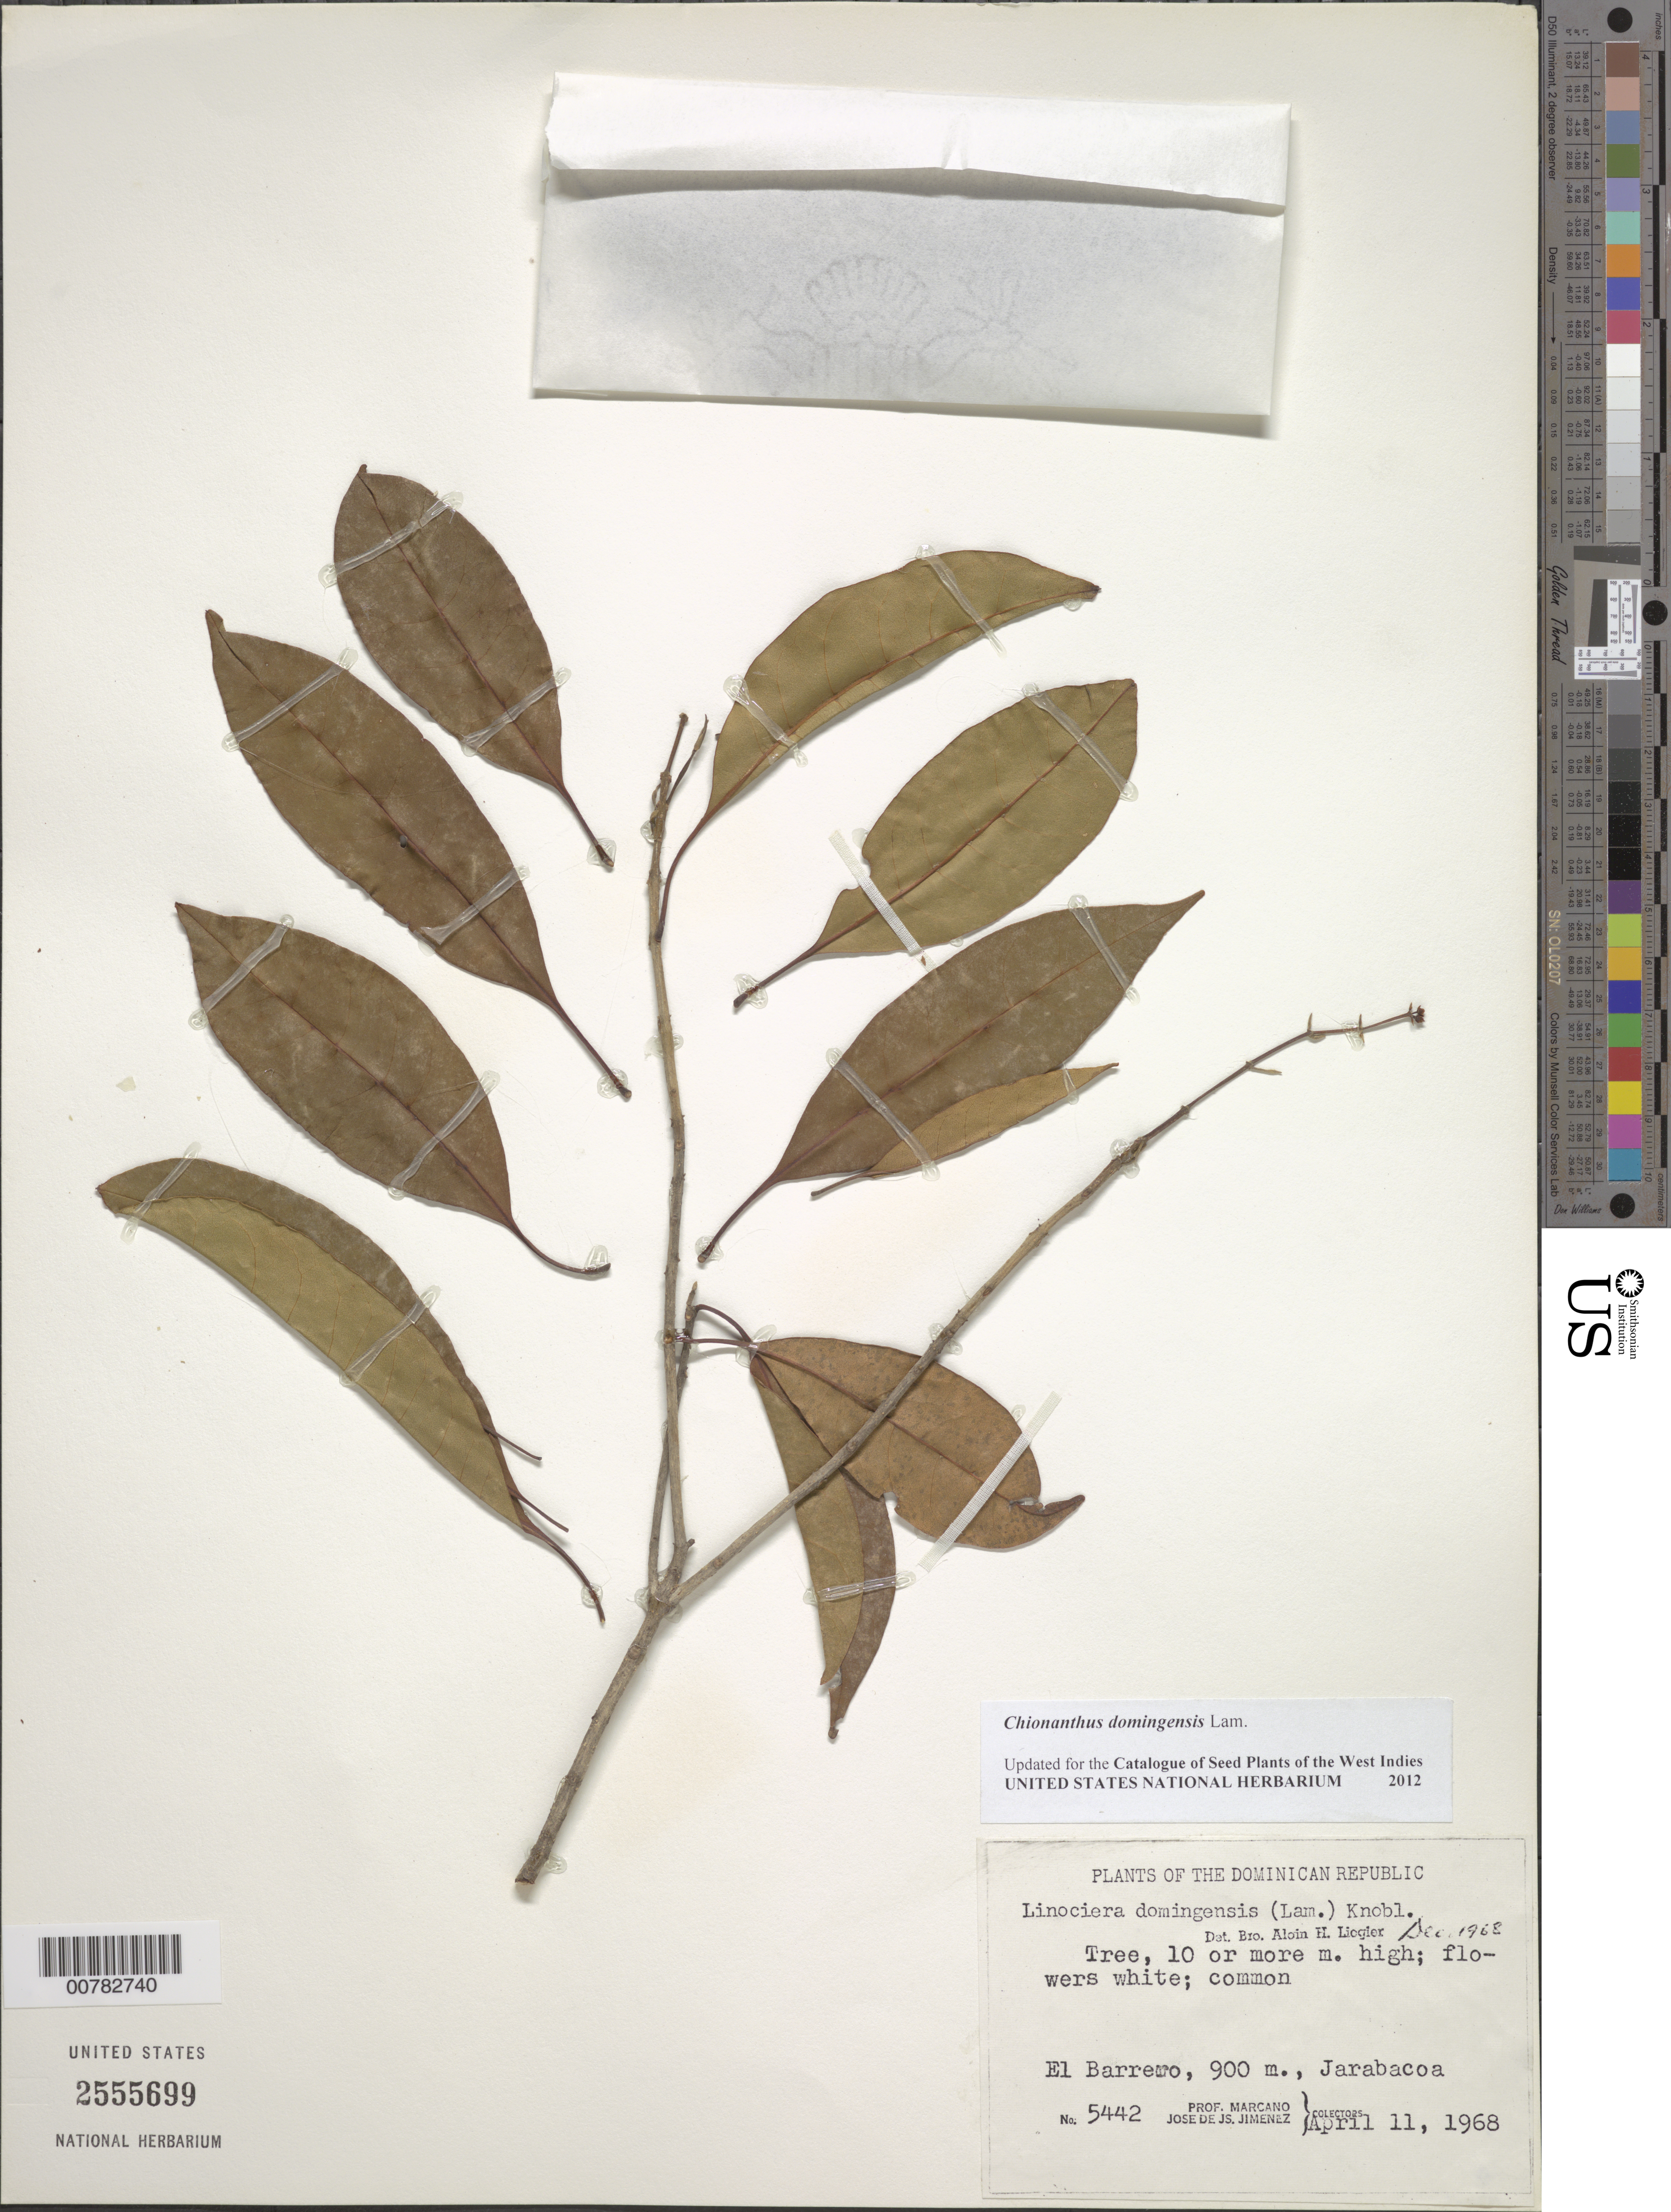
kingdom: Plantae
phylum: Tracheophyta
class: Magnoliopsida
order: Lamiales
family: Oleaceae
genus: Chionanthus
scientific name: Chionanthus domingensis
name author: Lam.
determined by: Liogier, Alain H.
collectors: E. J. Marcano F. & J. J. Jiménez Almonte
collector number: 5442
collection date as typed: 11 Apr 1968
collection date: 1968-04-11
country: Dominican Republic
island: Hispaniola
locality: Jarabacoa, El Barrero.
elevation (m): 900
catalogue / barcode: US 2555699